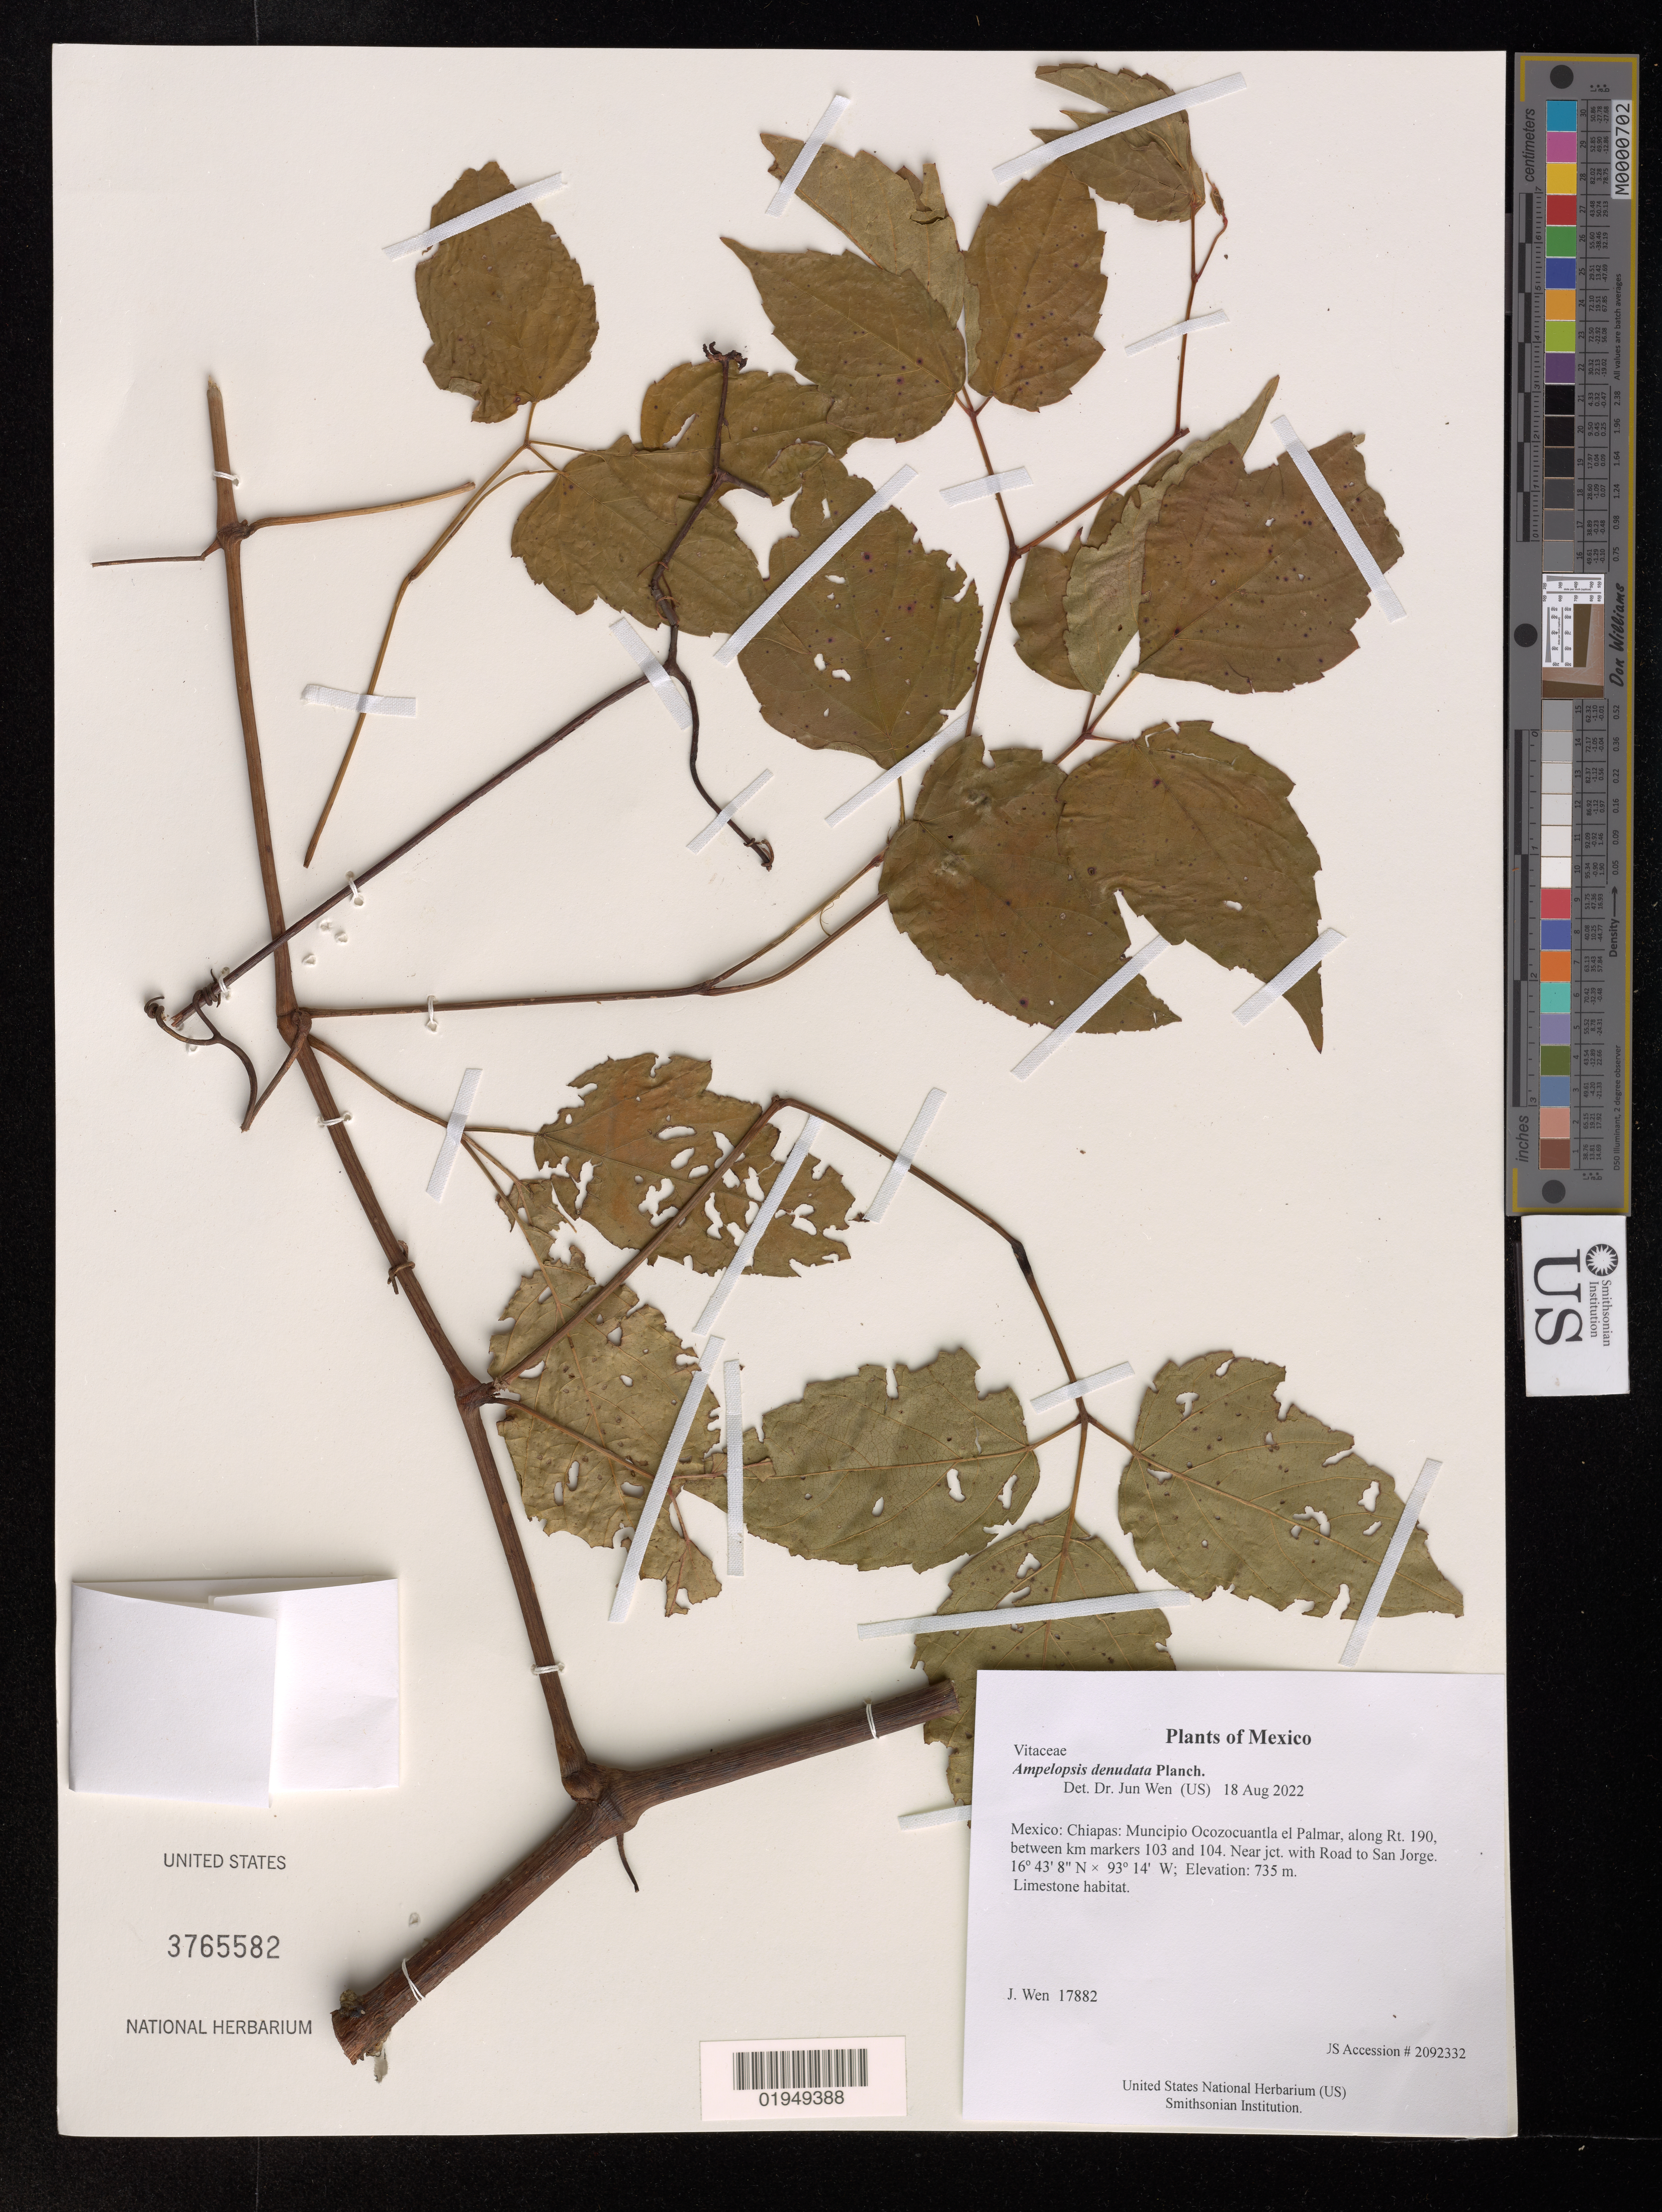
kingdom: Plantae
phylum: Tracheophyta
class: Magnoliopsida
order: Vitales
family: Vitaceae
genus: Ampelopsis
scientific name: Ampelopsis denudata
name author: Planch.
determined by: Wen, Jun, (BOT), Smithsonian Institution - National Museum of Natural History (UNITED STATES)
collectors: J. Wen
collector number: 17882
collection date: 2022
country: Mexico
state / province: Chiapas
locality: Muncipio Ocozocuantla el Palmar, along Rt. 190, between km markers 103 and 104. Near jct. with Road to San Jorge.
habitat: Limestone habitat.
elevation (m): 735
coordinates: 16 438 N, 93 14 W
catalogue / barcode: US 3765582